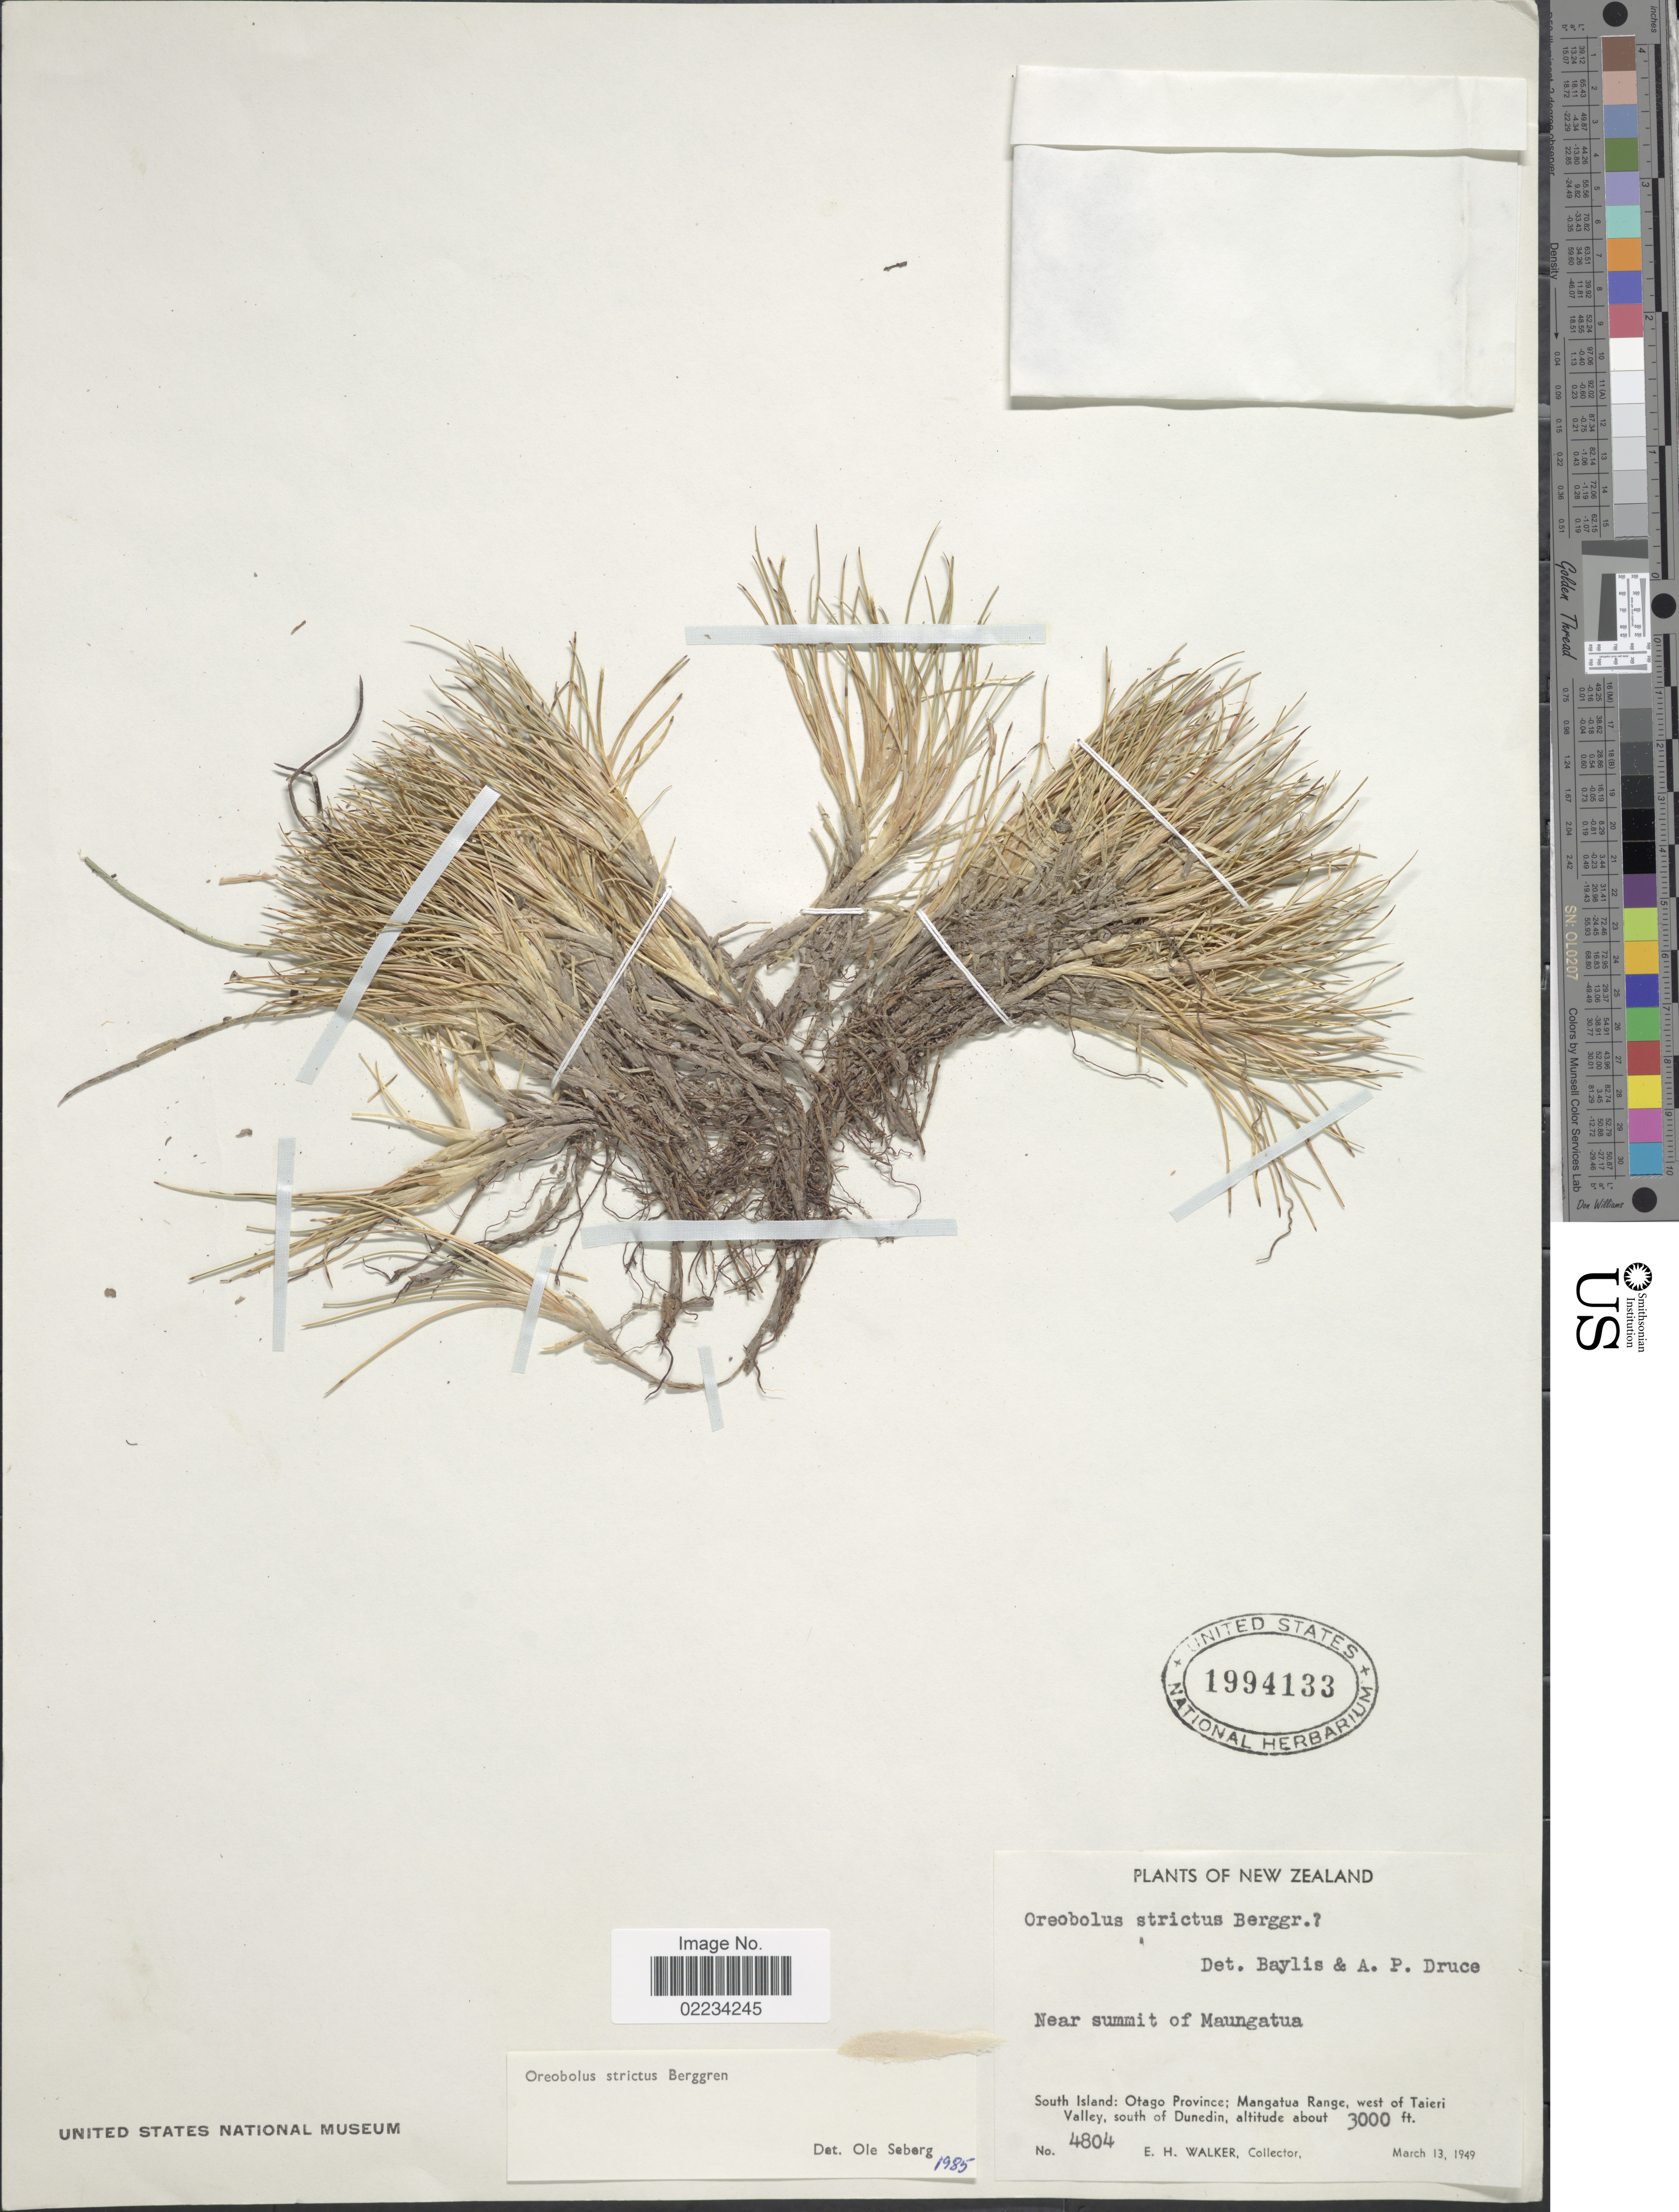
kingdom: Plantae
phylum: Tracheophyta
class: Liliopsida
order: Poales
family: Cyperaceae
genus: Oreobolus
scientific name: Oreobolus strictus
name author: Berggr.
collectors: E. H. Walker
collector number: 4804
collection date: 1949-03-13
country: New Zealand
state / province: Otago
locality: Near summit of Maungatua, South Island: Mangatua Range, west Taieri Valley, south of Dunedin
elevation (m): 914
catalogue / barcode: US 1994133